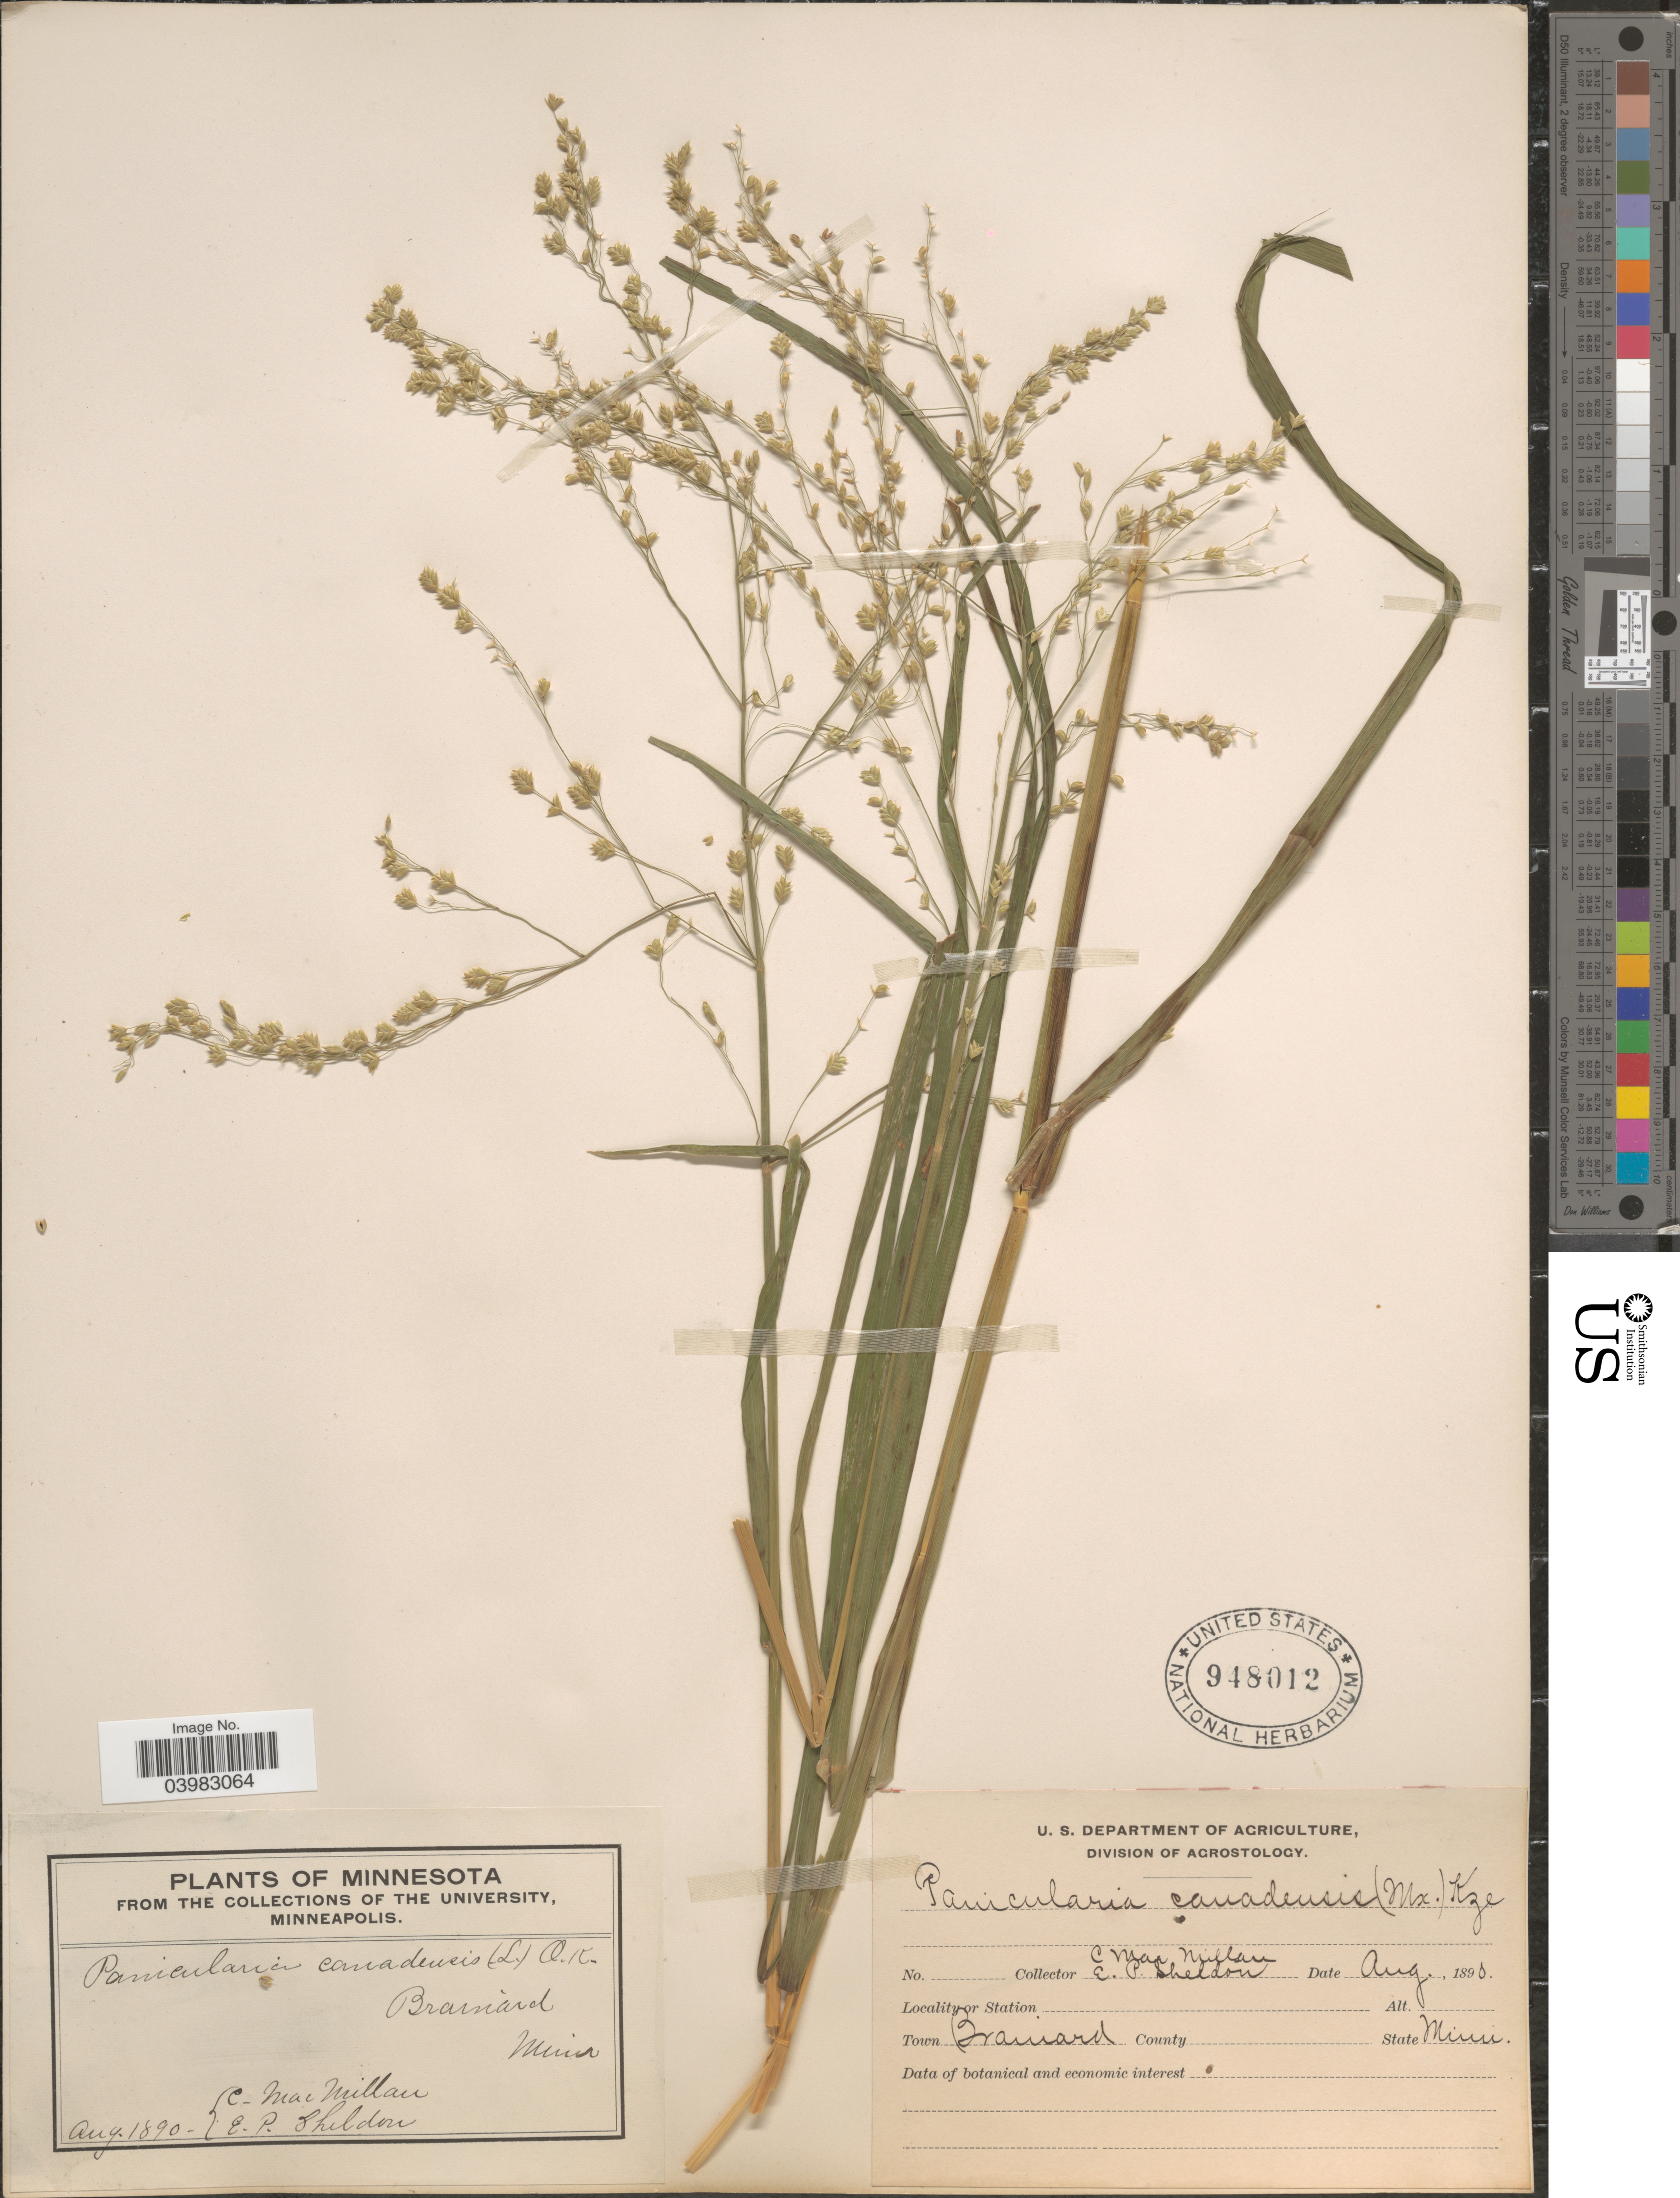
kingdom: Plantae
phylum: Tracheophyta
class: Liliopsida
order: Poales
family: Poaceae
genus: Glyceria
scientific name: Glyceria canadensis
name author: (Michx.) Trin.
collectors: C. MacMillan & E. P. Sheldon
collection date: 1890-08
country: United States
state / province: Minnesota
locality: Town Brainard.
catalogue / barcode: US 948012